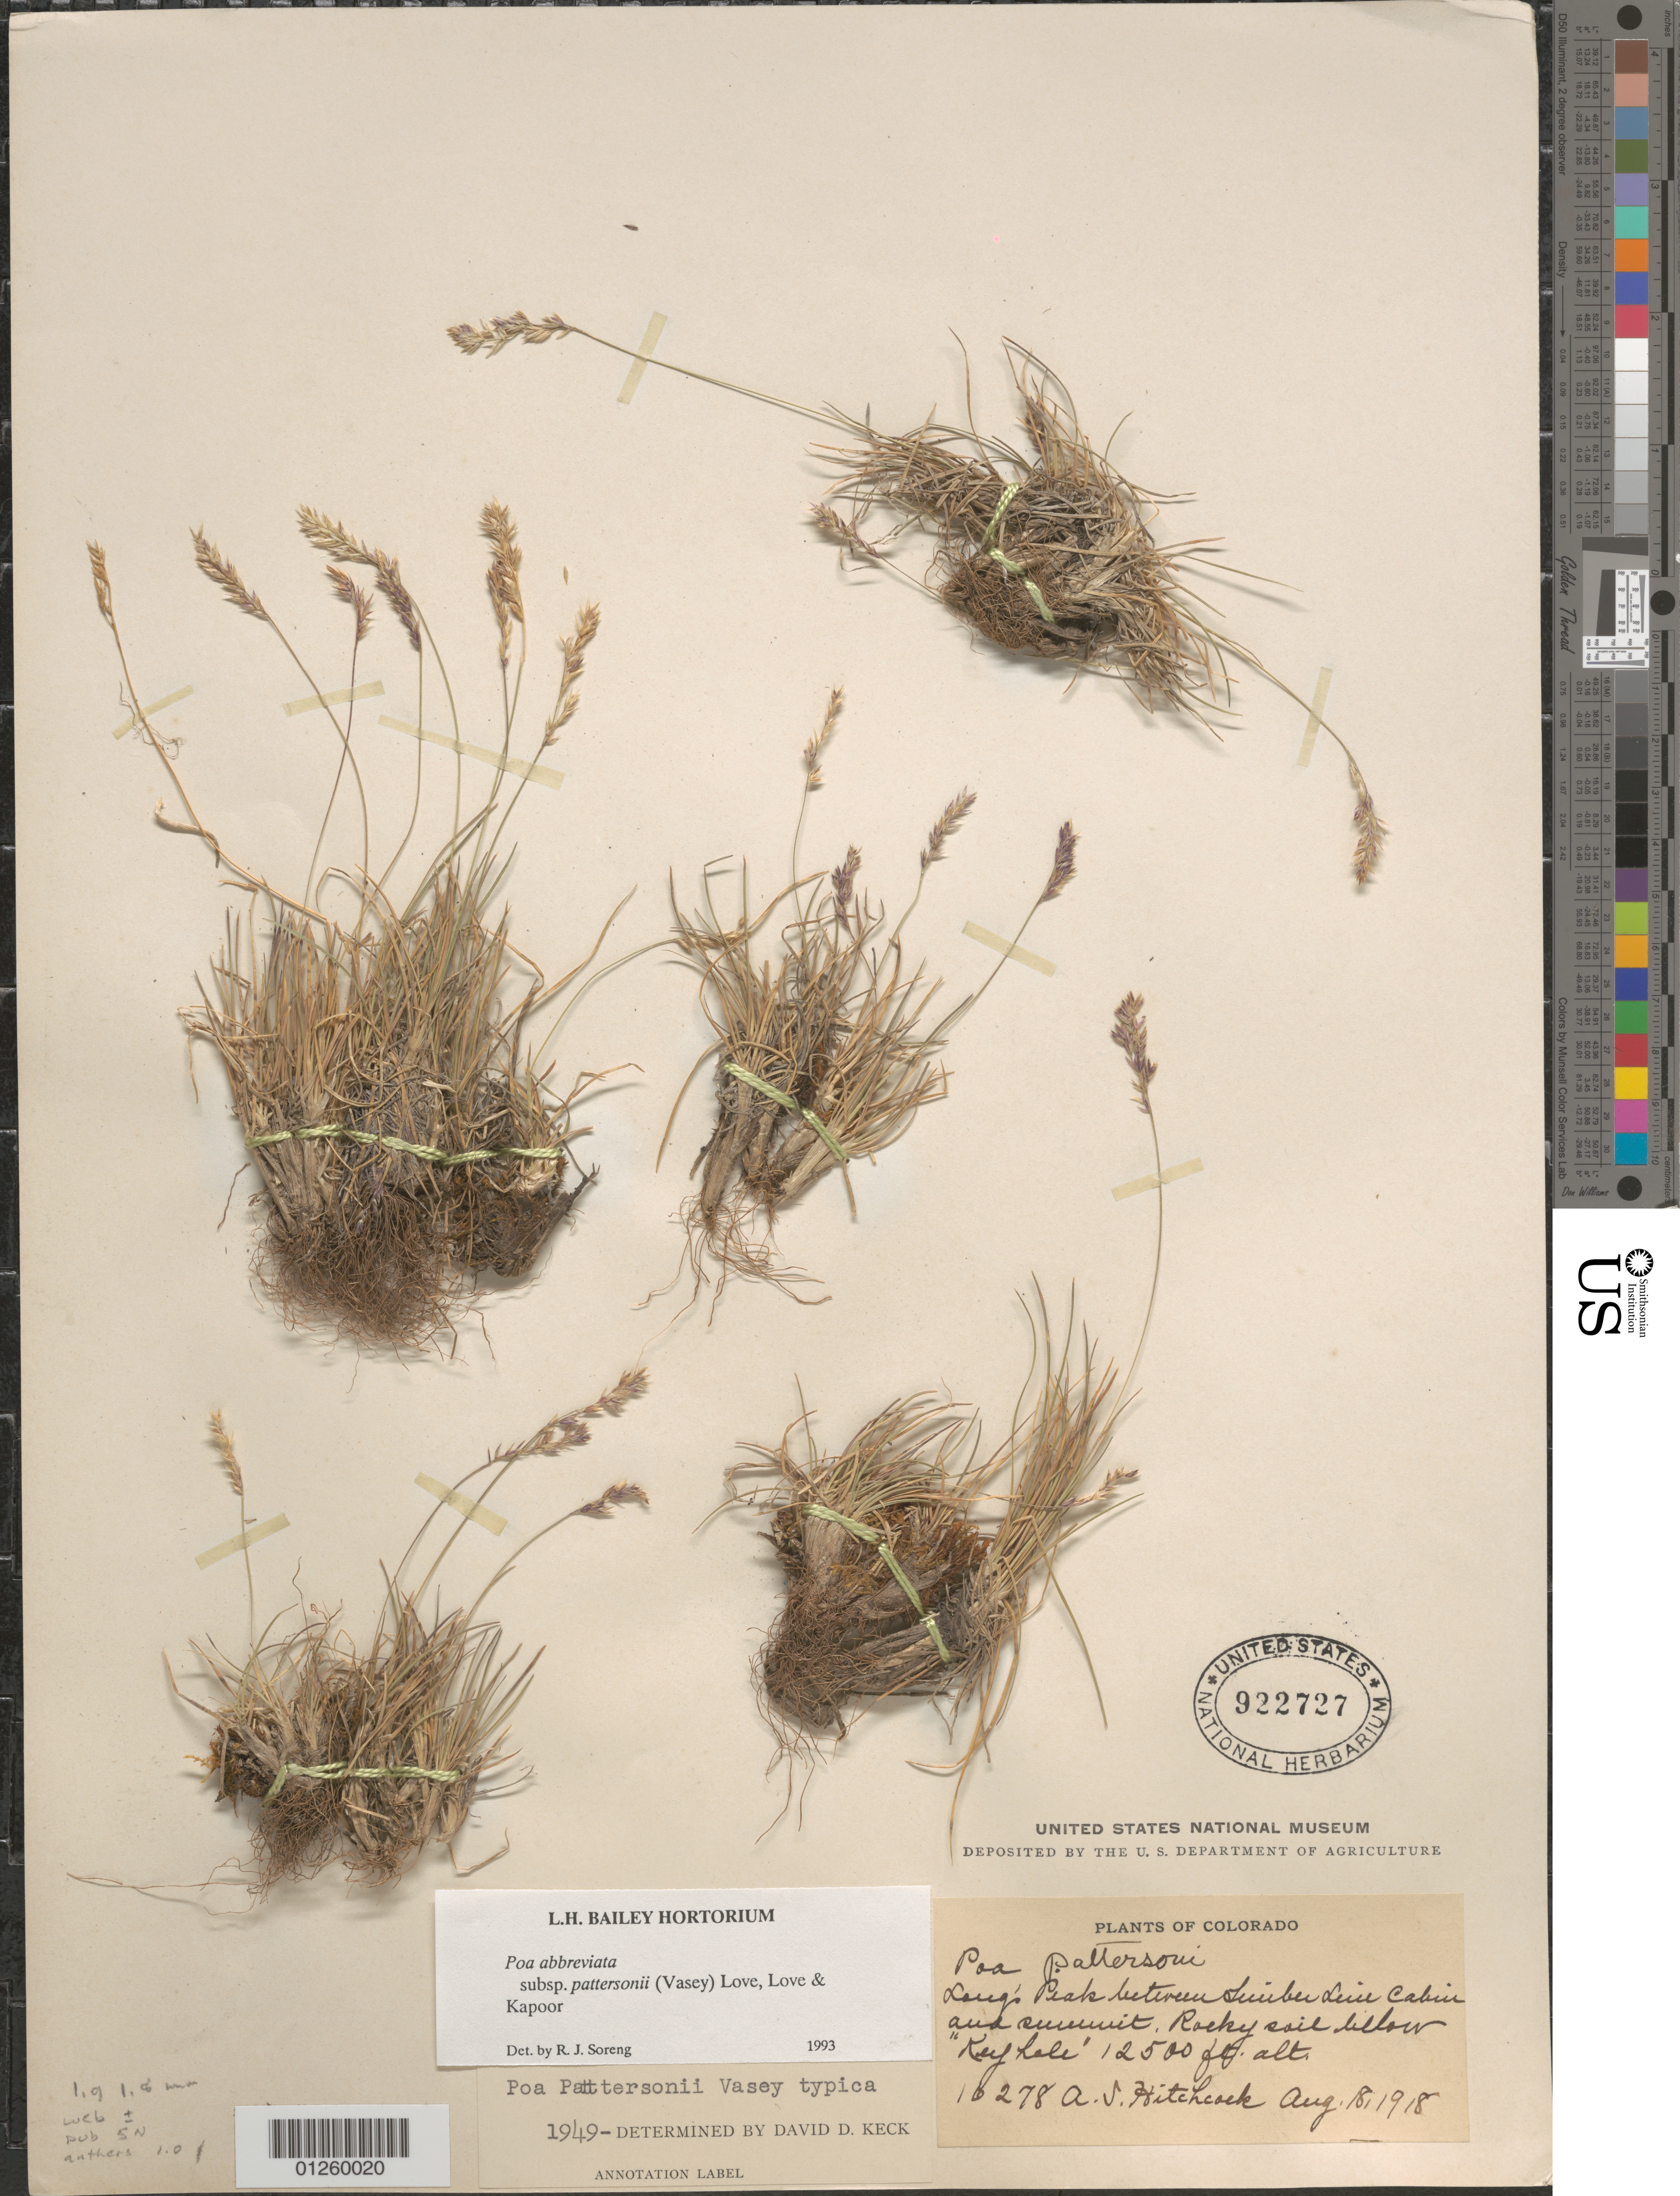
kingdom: Plantae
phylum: Tracheophyta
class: Liliopsida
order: Poales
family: Poaceae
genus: Poa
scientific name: Poa abbreviata subsp. pattersonii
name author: (Vasey) Á. Löve et al.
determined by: Soreng, Robert J., Research Associate (BOT), Smithsonian Institution - National Museum of Natural History (UNITED STATES)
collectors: A. S. Hitchcock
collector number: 16278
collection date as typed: Aug. 18, 1918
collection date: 1918-08-18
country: United States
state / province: Colorado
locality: Long's Peak between Timber Line Cabins and summit. Rocky soil bellow "key Hole"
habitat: Rocky soil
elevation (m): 3810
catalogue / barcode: US 922727